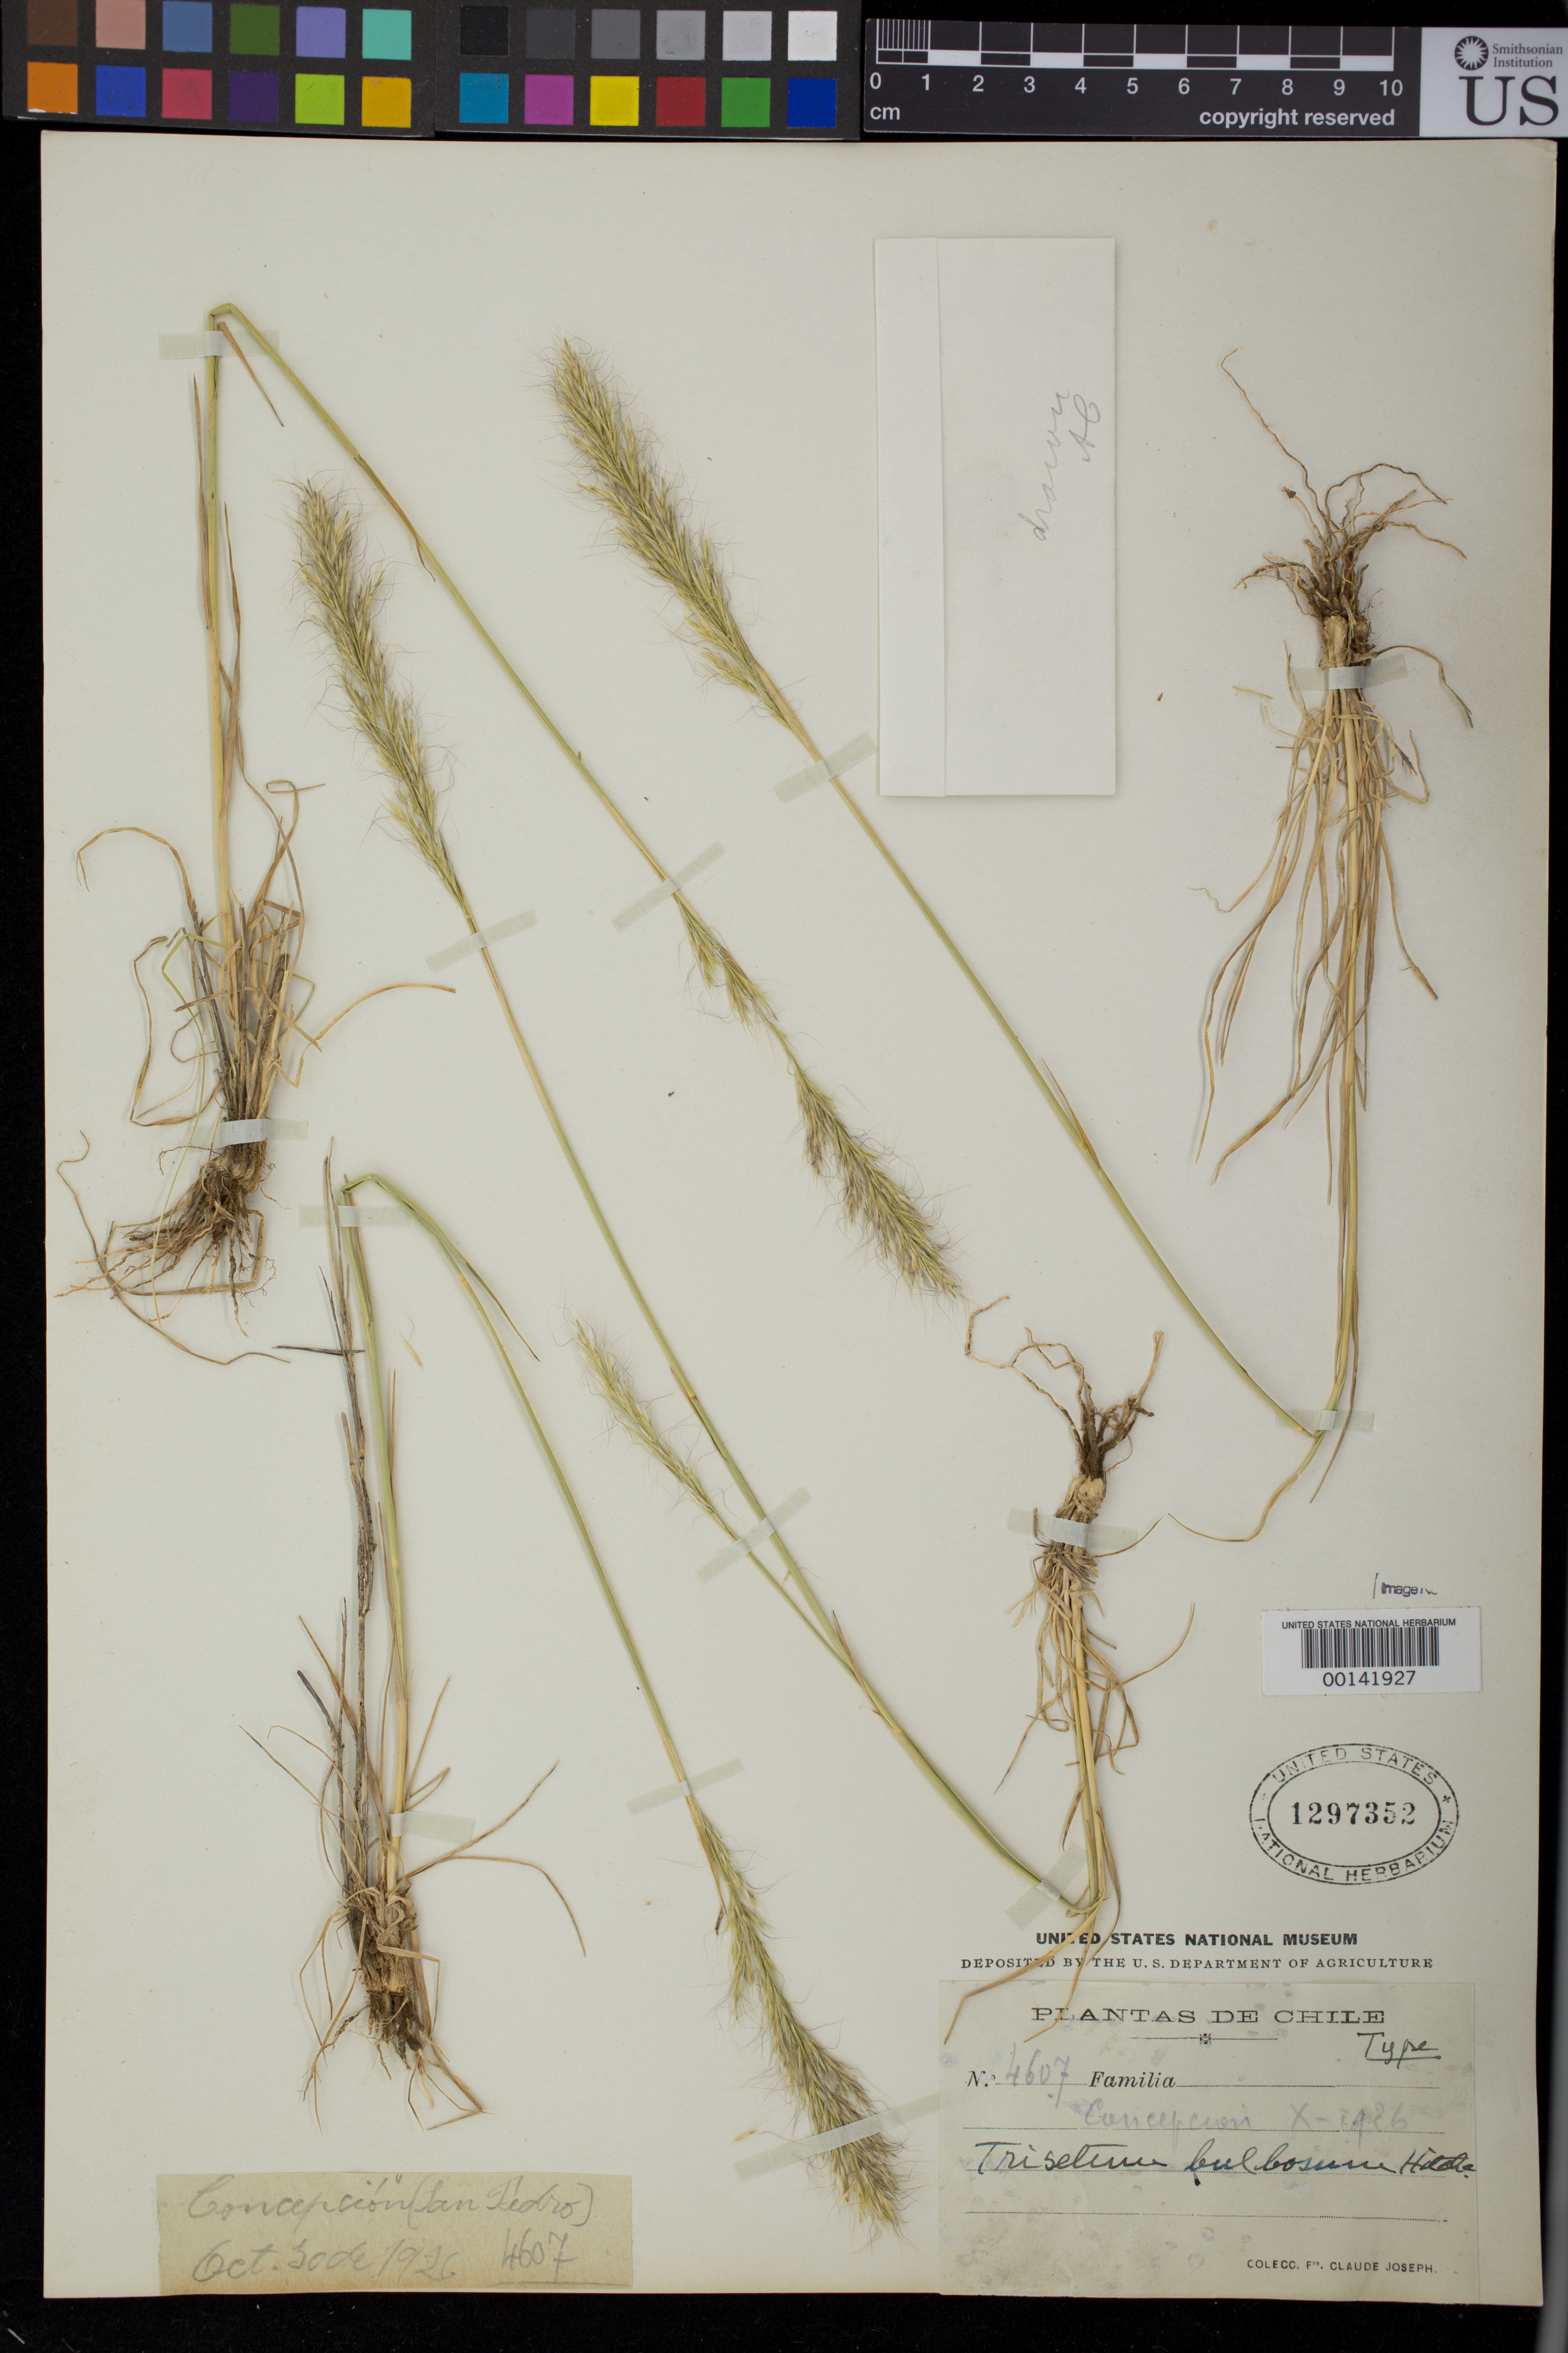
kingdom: Plantae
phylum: Tracheophyta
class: Liliopsida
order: Poales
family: Poaceae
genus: Trisetum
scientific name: Trisetum bulbosum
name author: Hitchc.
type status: Holotype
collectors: Bro. Claude-Joseph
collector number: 4607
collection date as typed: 30 Oct 1926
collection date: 1926-10-30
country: Chile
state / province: Bio-Bío (VIII)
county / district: Concepción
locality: Concepcion (San Pedro).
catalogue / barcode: US 1297352